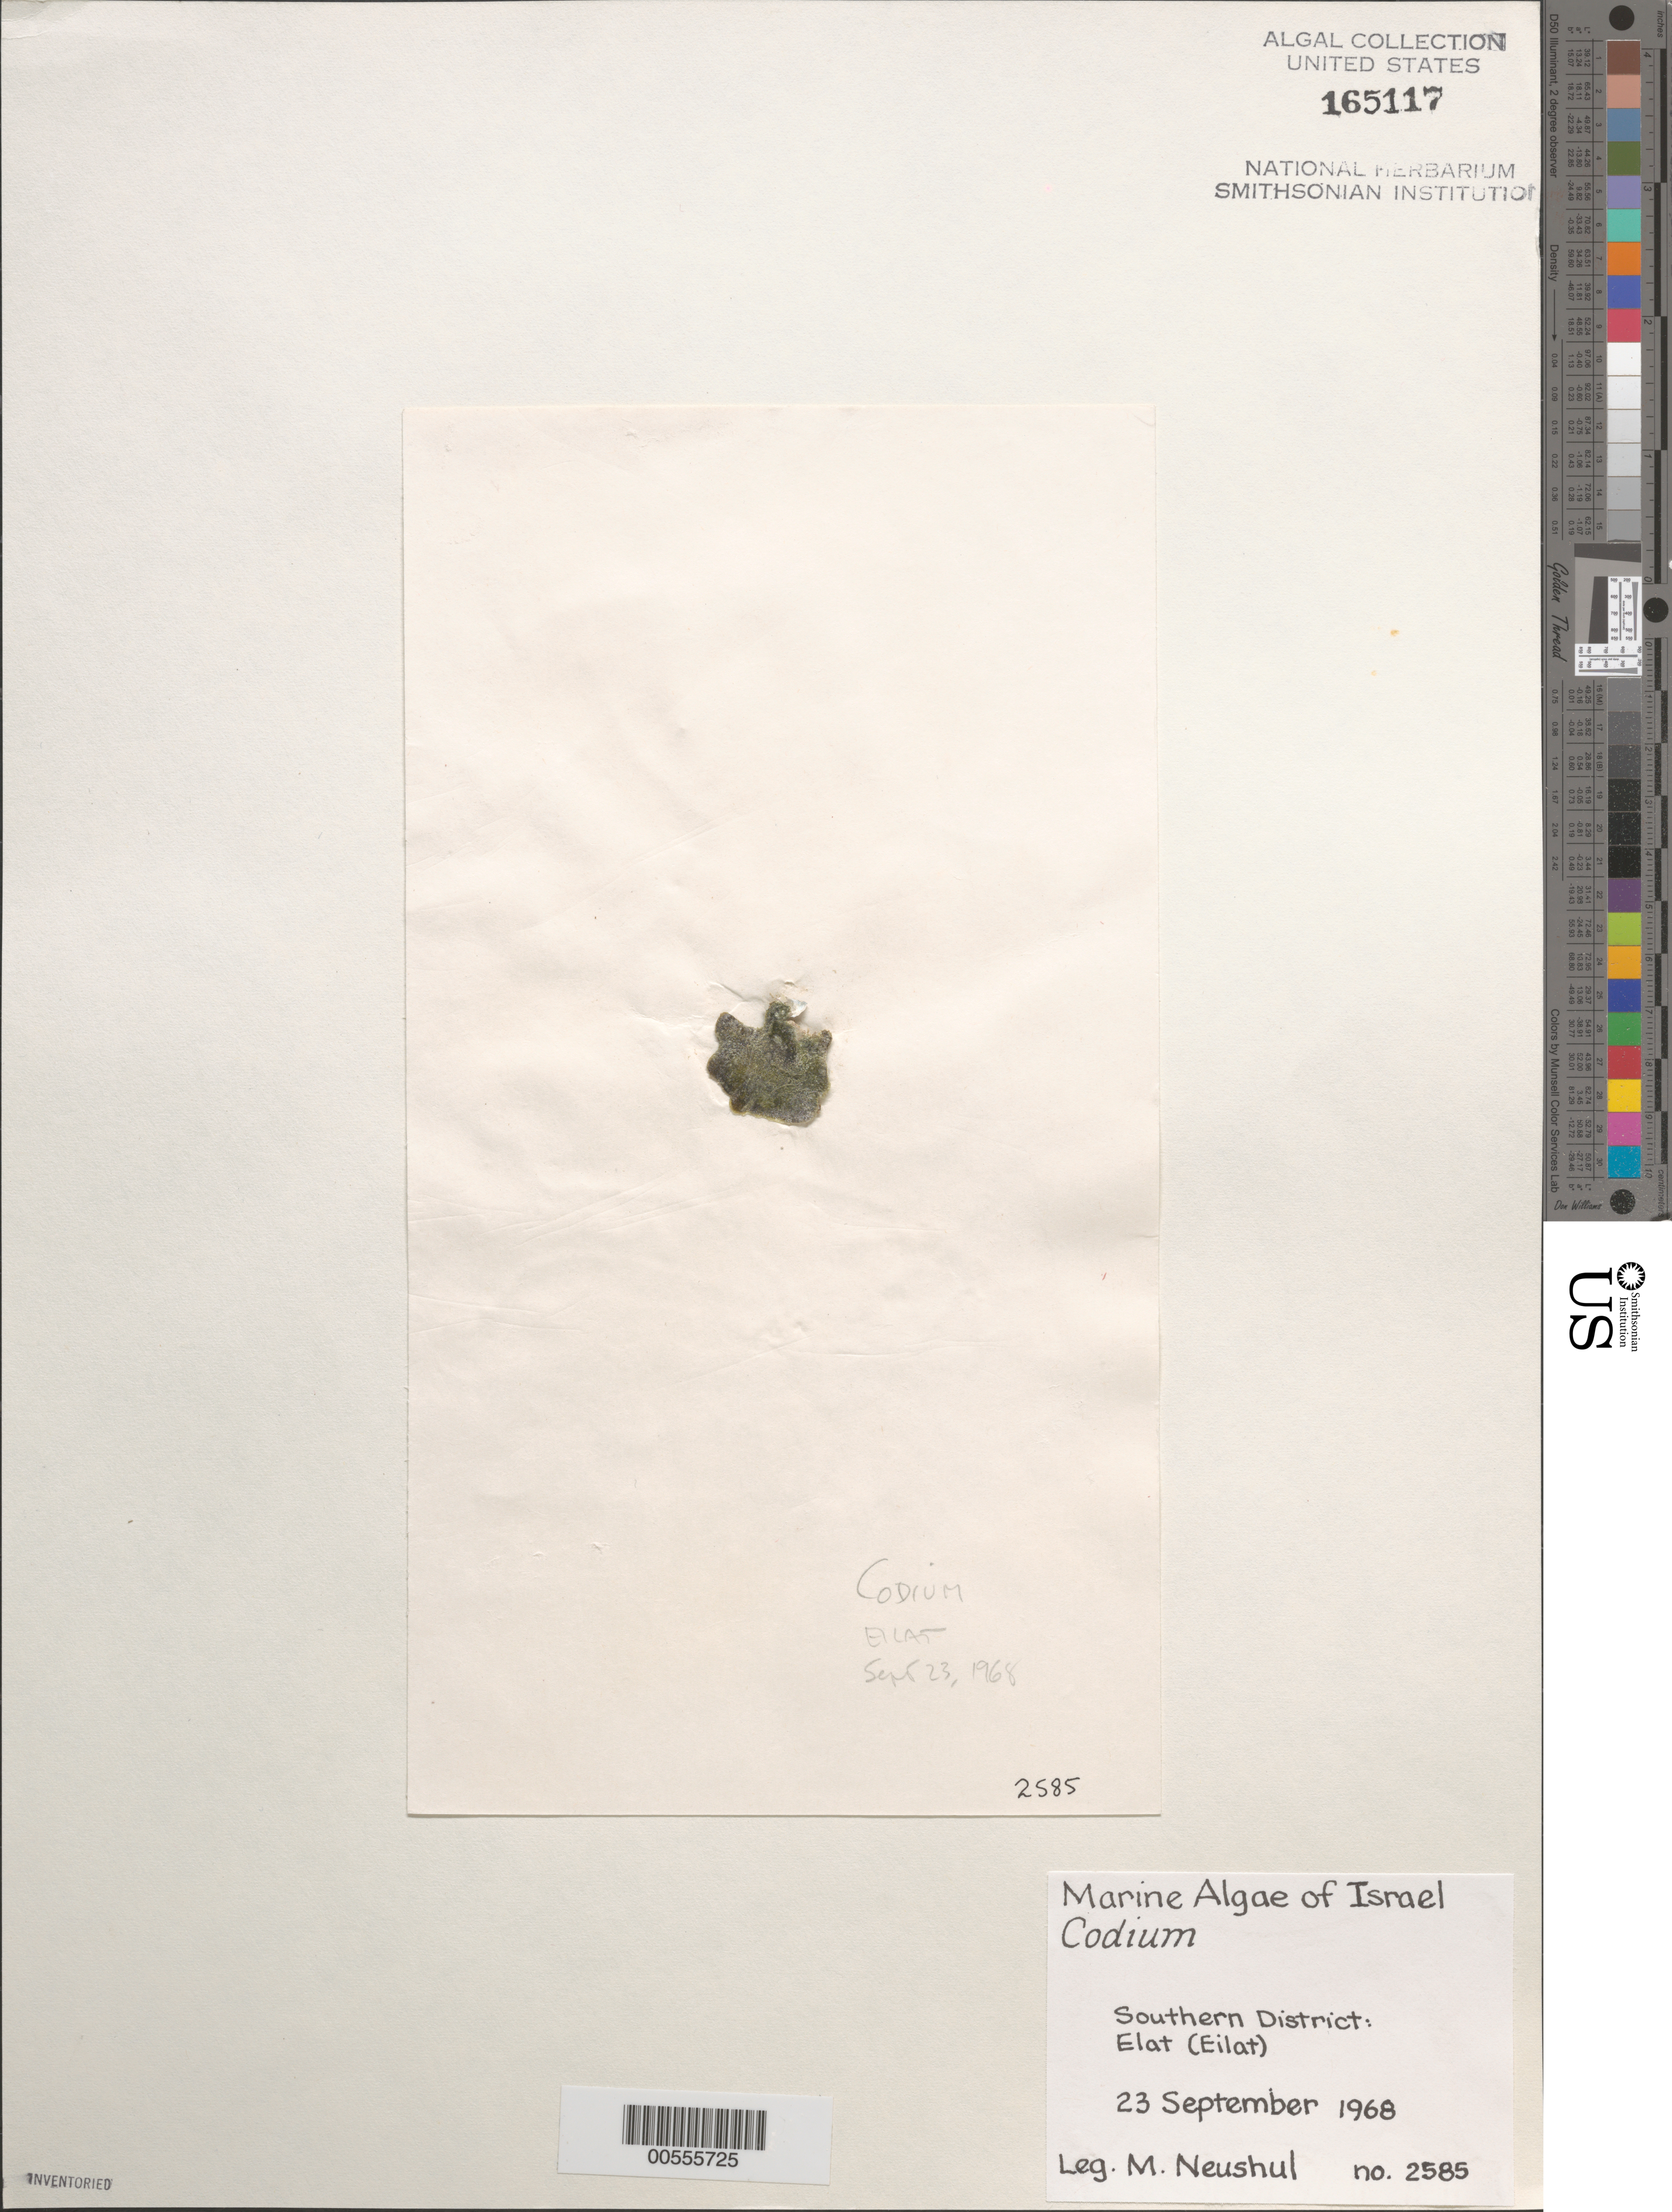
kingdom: Plantae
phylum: Chlorophyta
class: Ulvophyceae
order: Bryopsidales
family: Codiaceae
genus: Codium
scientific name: Codium sp.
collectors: M. Neushul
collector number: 2585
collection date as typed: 23 Sep 1968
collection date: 1968-09-23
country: Israel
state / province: Southern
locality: Elat (Eilat)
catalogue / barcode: US 165117